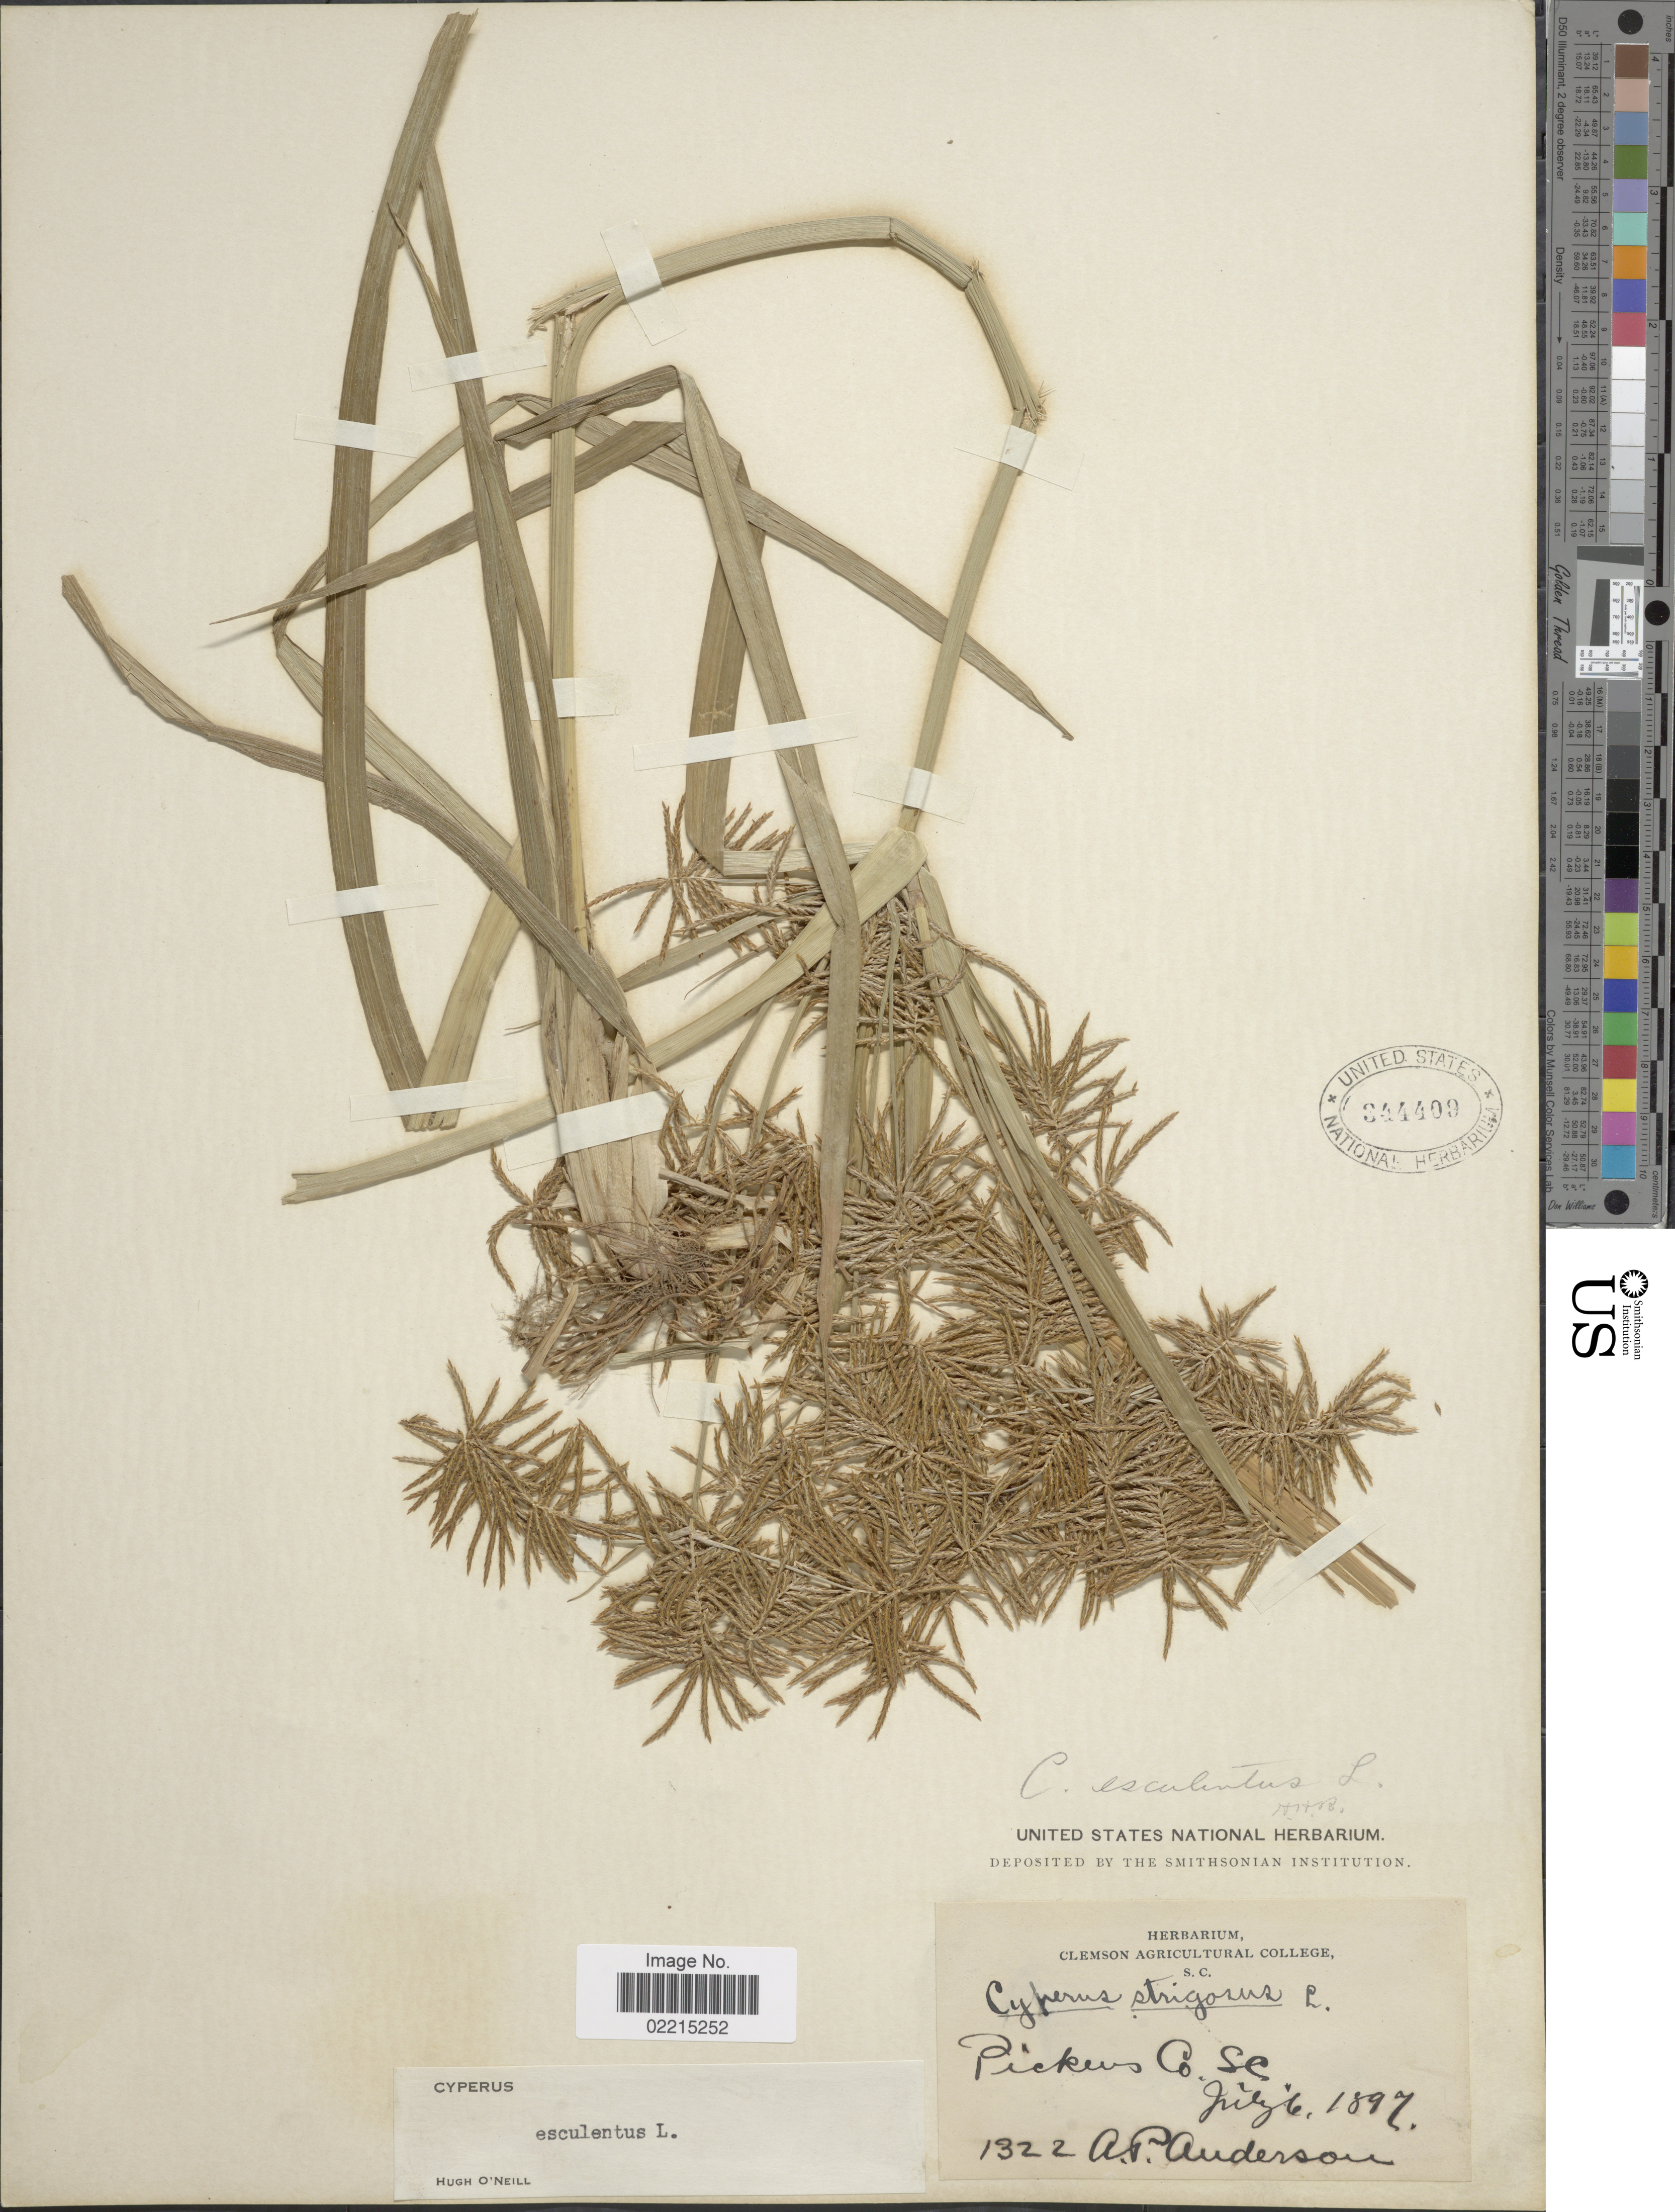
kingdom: Plantae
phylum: Tracheophyta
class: Liliopsida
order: Poales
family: Cyperaceae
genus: Cyperus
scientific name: Cyperus esculentus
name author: L.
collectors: A. P. Anderson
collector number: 1322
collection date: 1897-07-06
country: United States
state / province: South Carolina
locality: Pickens Co.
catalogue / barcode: US 344409